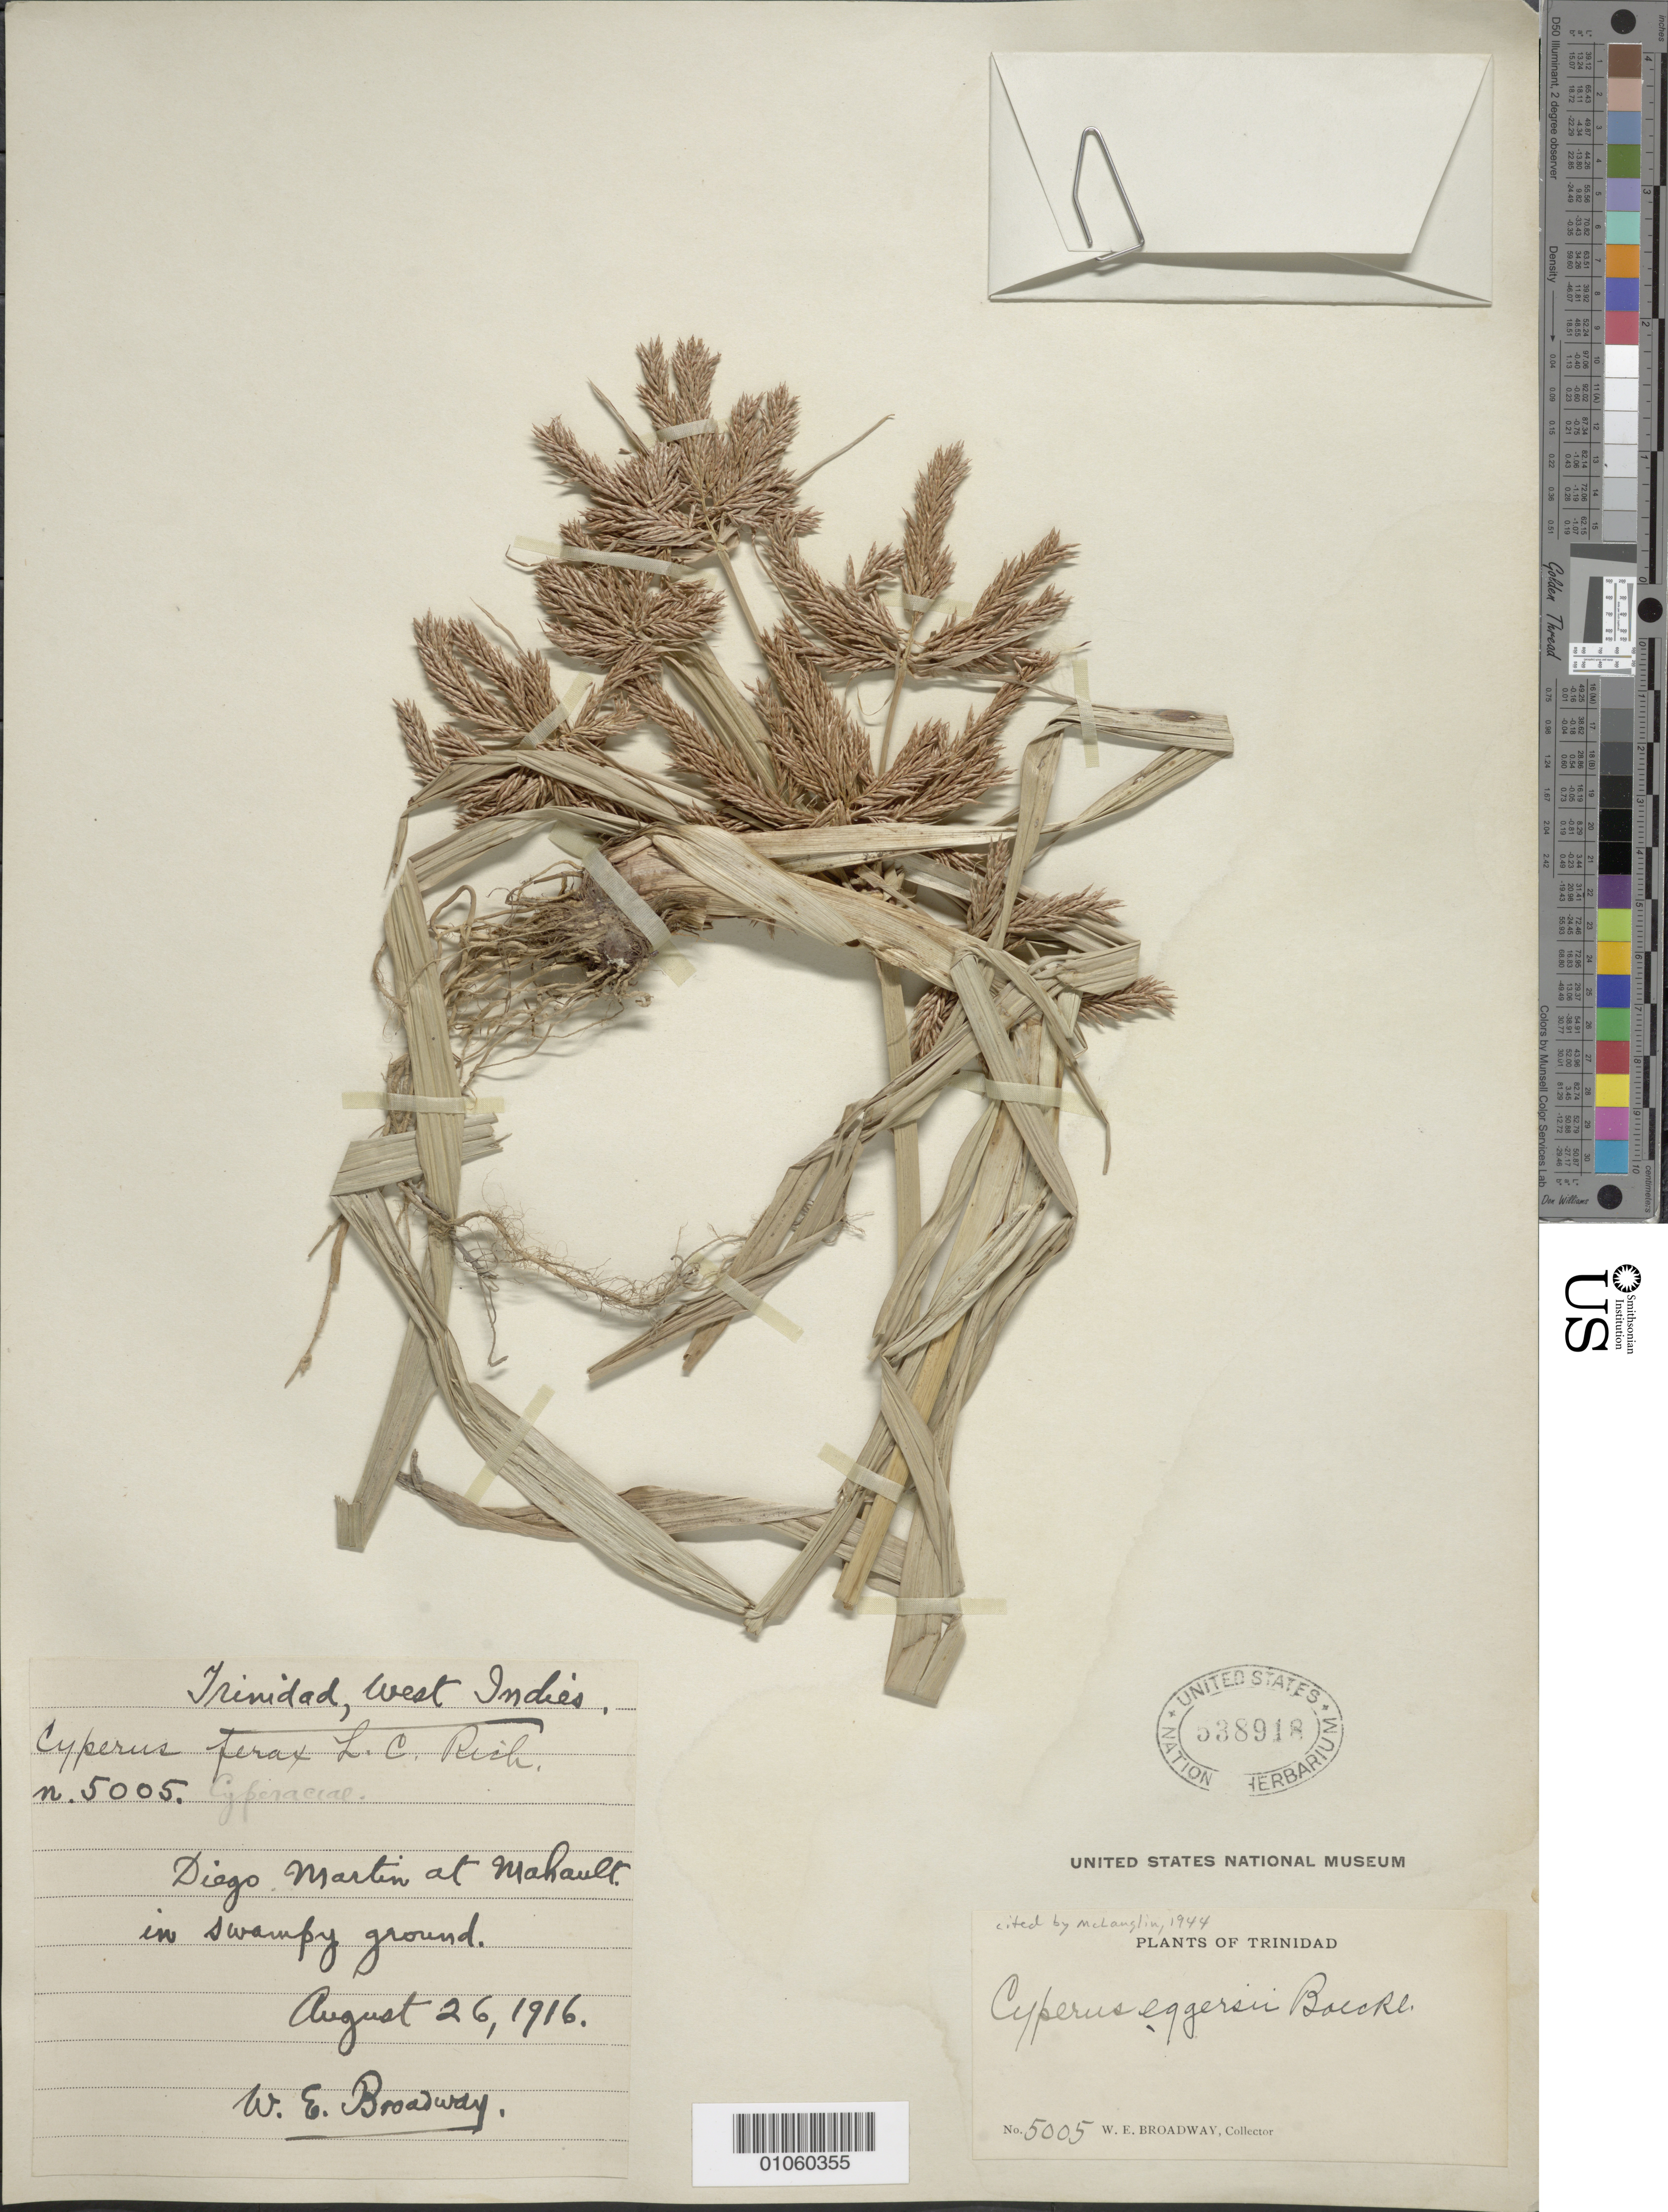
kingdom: Plantae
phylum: Tracheophyta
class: Liliopsida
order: Poales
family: Cyperaceae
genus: Cyperus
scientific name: Cyperus eggersii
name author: Boeckeler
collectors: W. E. Broadway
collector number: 5005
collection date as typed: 26 Aug 1916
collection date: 1916-08-26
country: Trinidad and Tobago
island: Trinidad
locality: Diego. Martin at Mahault.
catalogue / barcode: US 538918